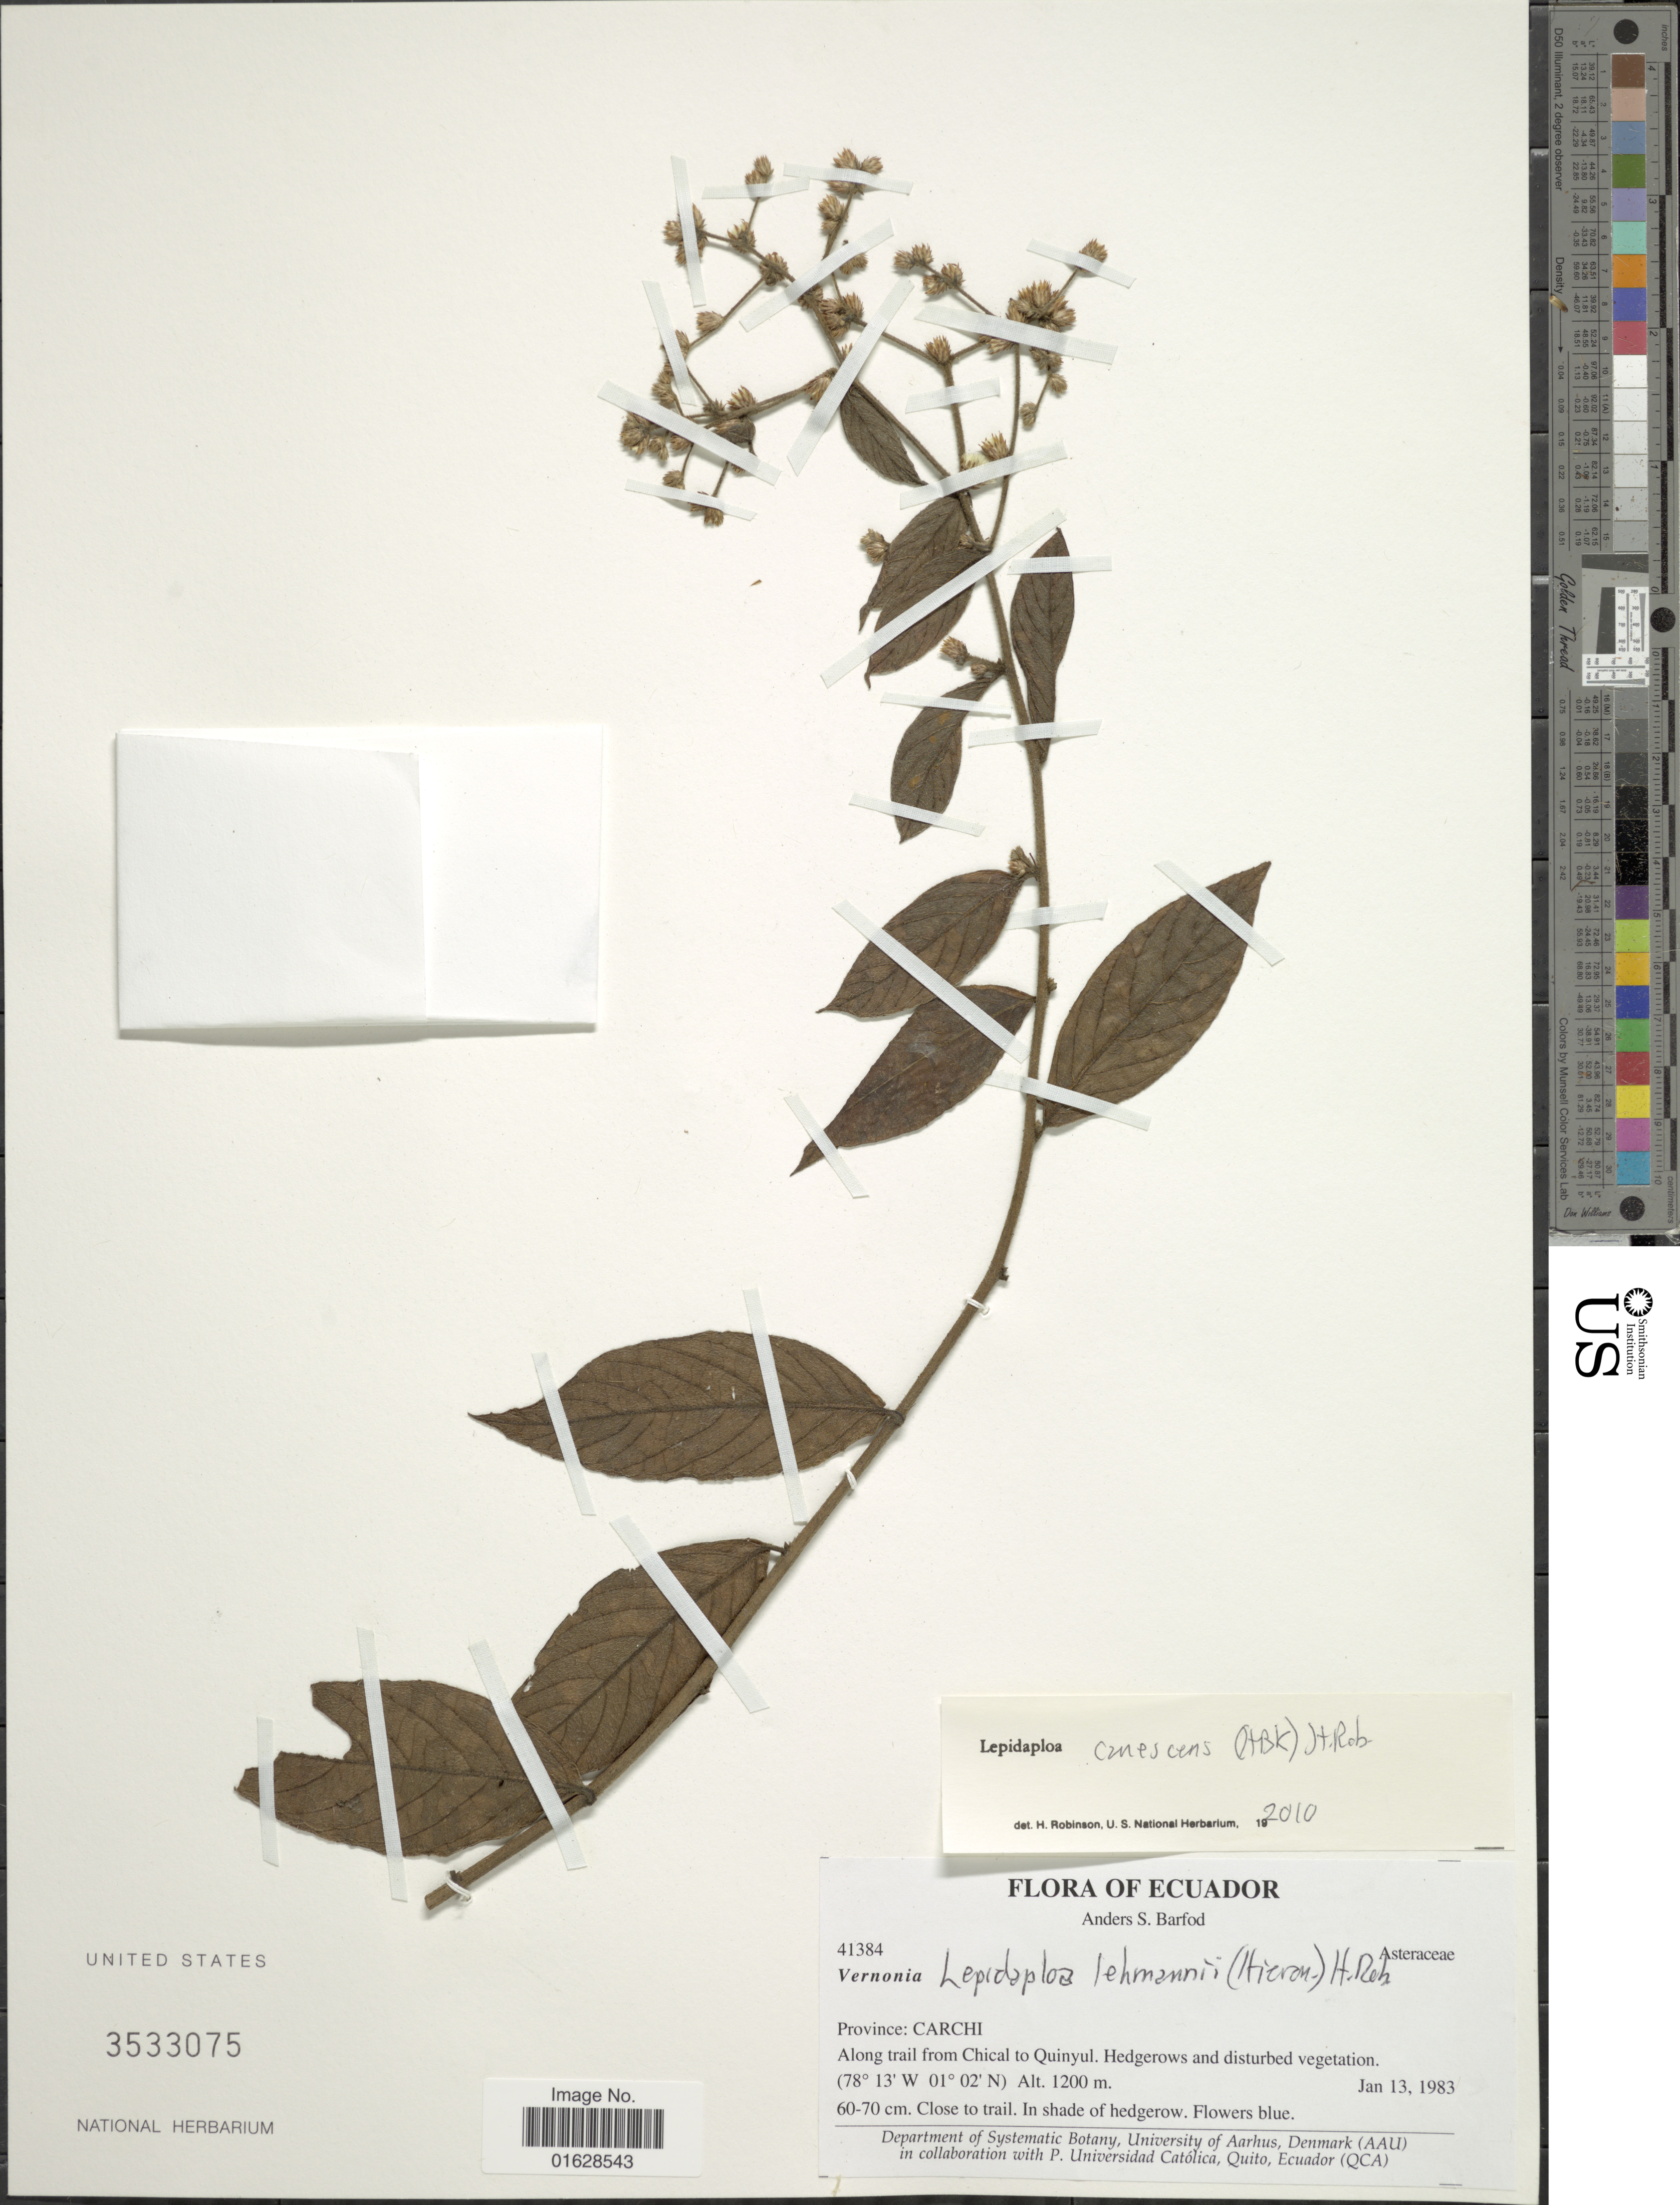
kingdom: Plantae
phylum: Tracheophyta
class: Magnoliopsida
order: Asterales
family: Asteraceae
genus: Lepidaploa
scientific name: Lepidaploa canescens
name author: (Kunth) H. Rob.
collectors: A. S, Barfod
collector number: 41384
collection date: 1983-01-13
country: Ecuador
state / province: Carchi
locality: Ecuador. Province: Carchi. Along trail from Chical to Quinyul. hedgerows and disturbed vegetation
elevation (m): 1200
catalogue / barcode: US 3533075